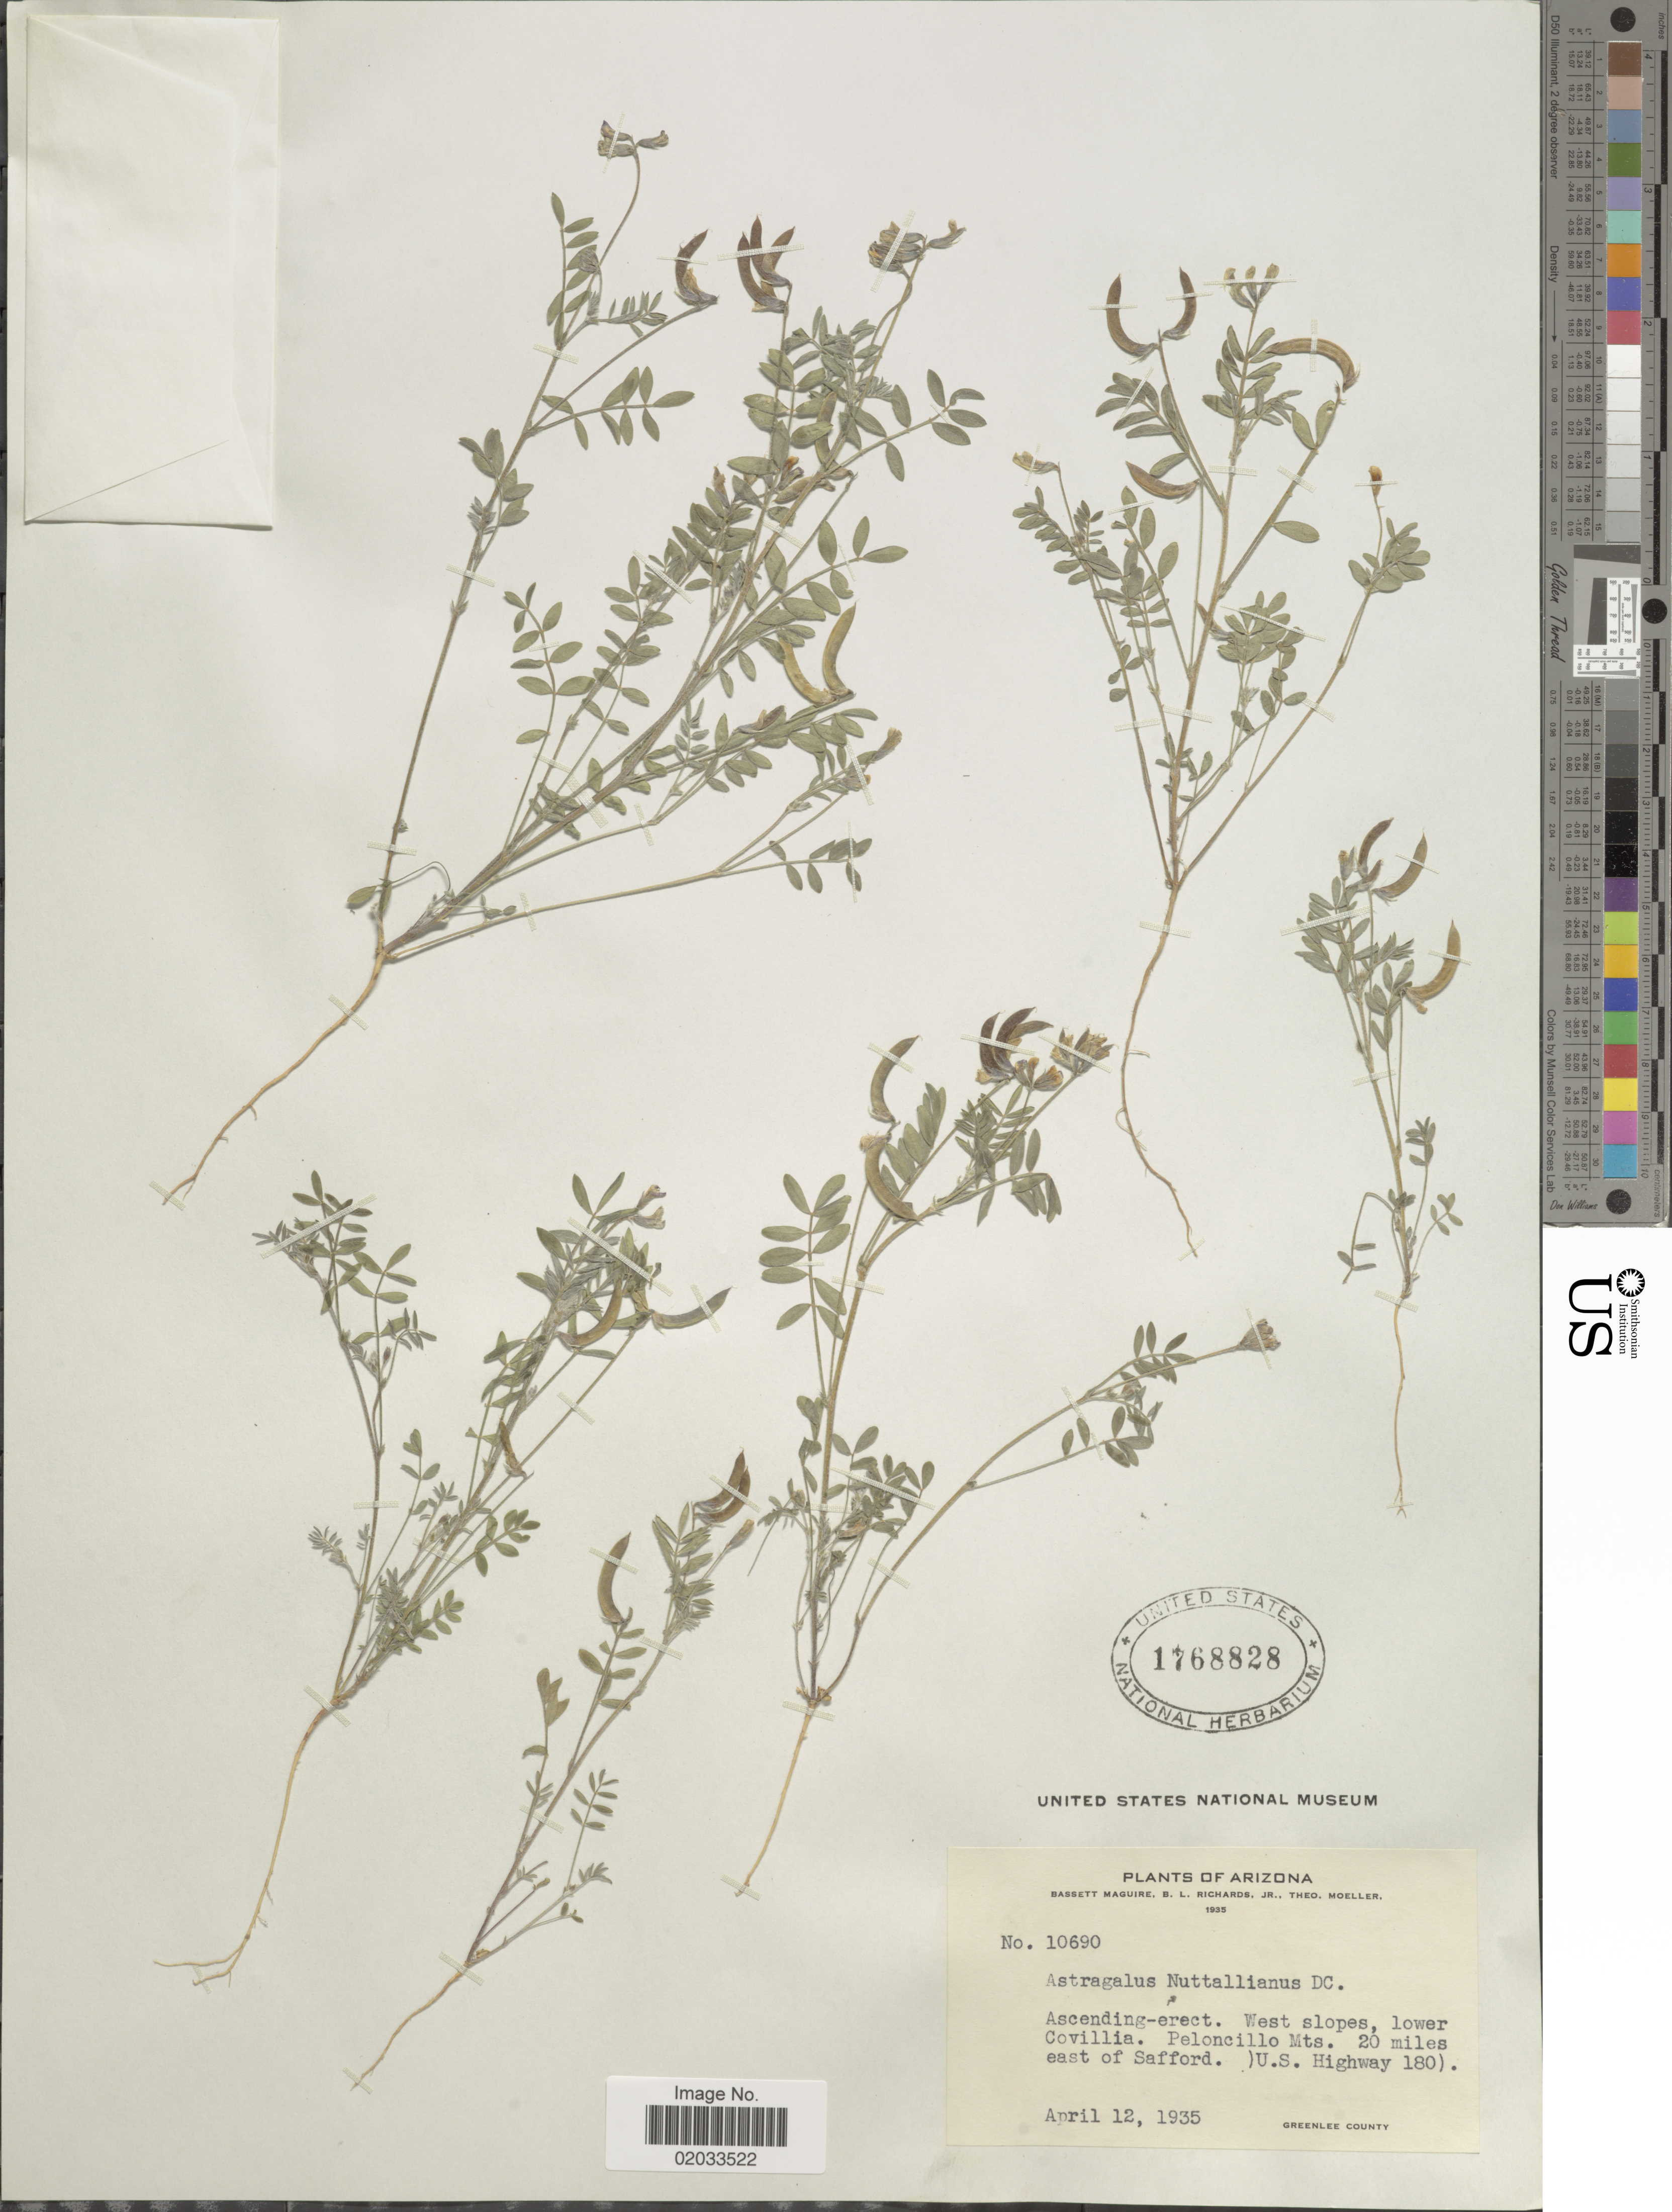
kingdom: Plantae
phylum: Tracheophyta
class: Magnoliopsida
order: Fabales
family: Fabaceae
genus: Astragalus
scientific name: Astragalus emoryanus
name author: (Rydb.) Cory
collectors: B. Maguire, B. Richards & T. Moeller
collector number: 10690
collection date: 1935-04-12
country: United States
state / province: Arizona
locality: West slopes, lower Covillia, Peloncillo Mts. 20 miles east of Safford (U.S. Highway 180), Greenlee County.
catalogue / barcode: US 1768828